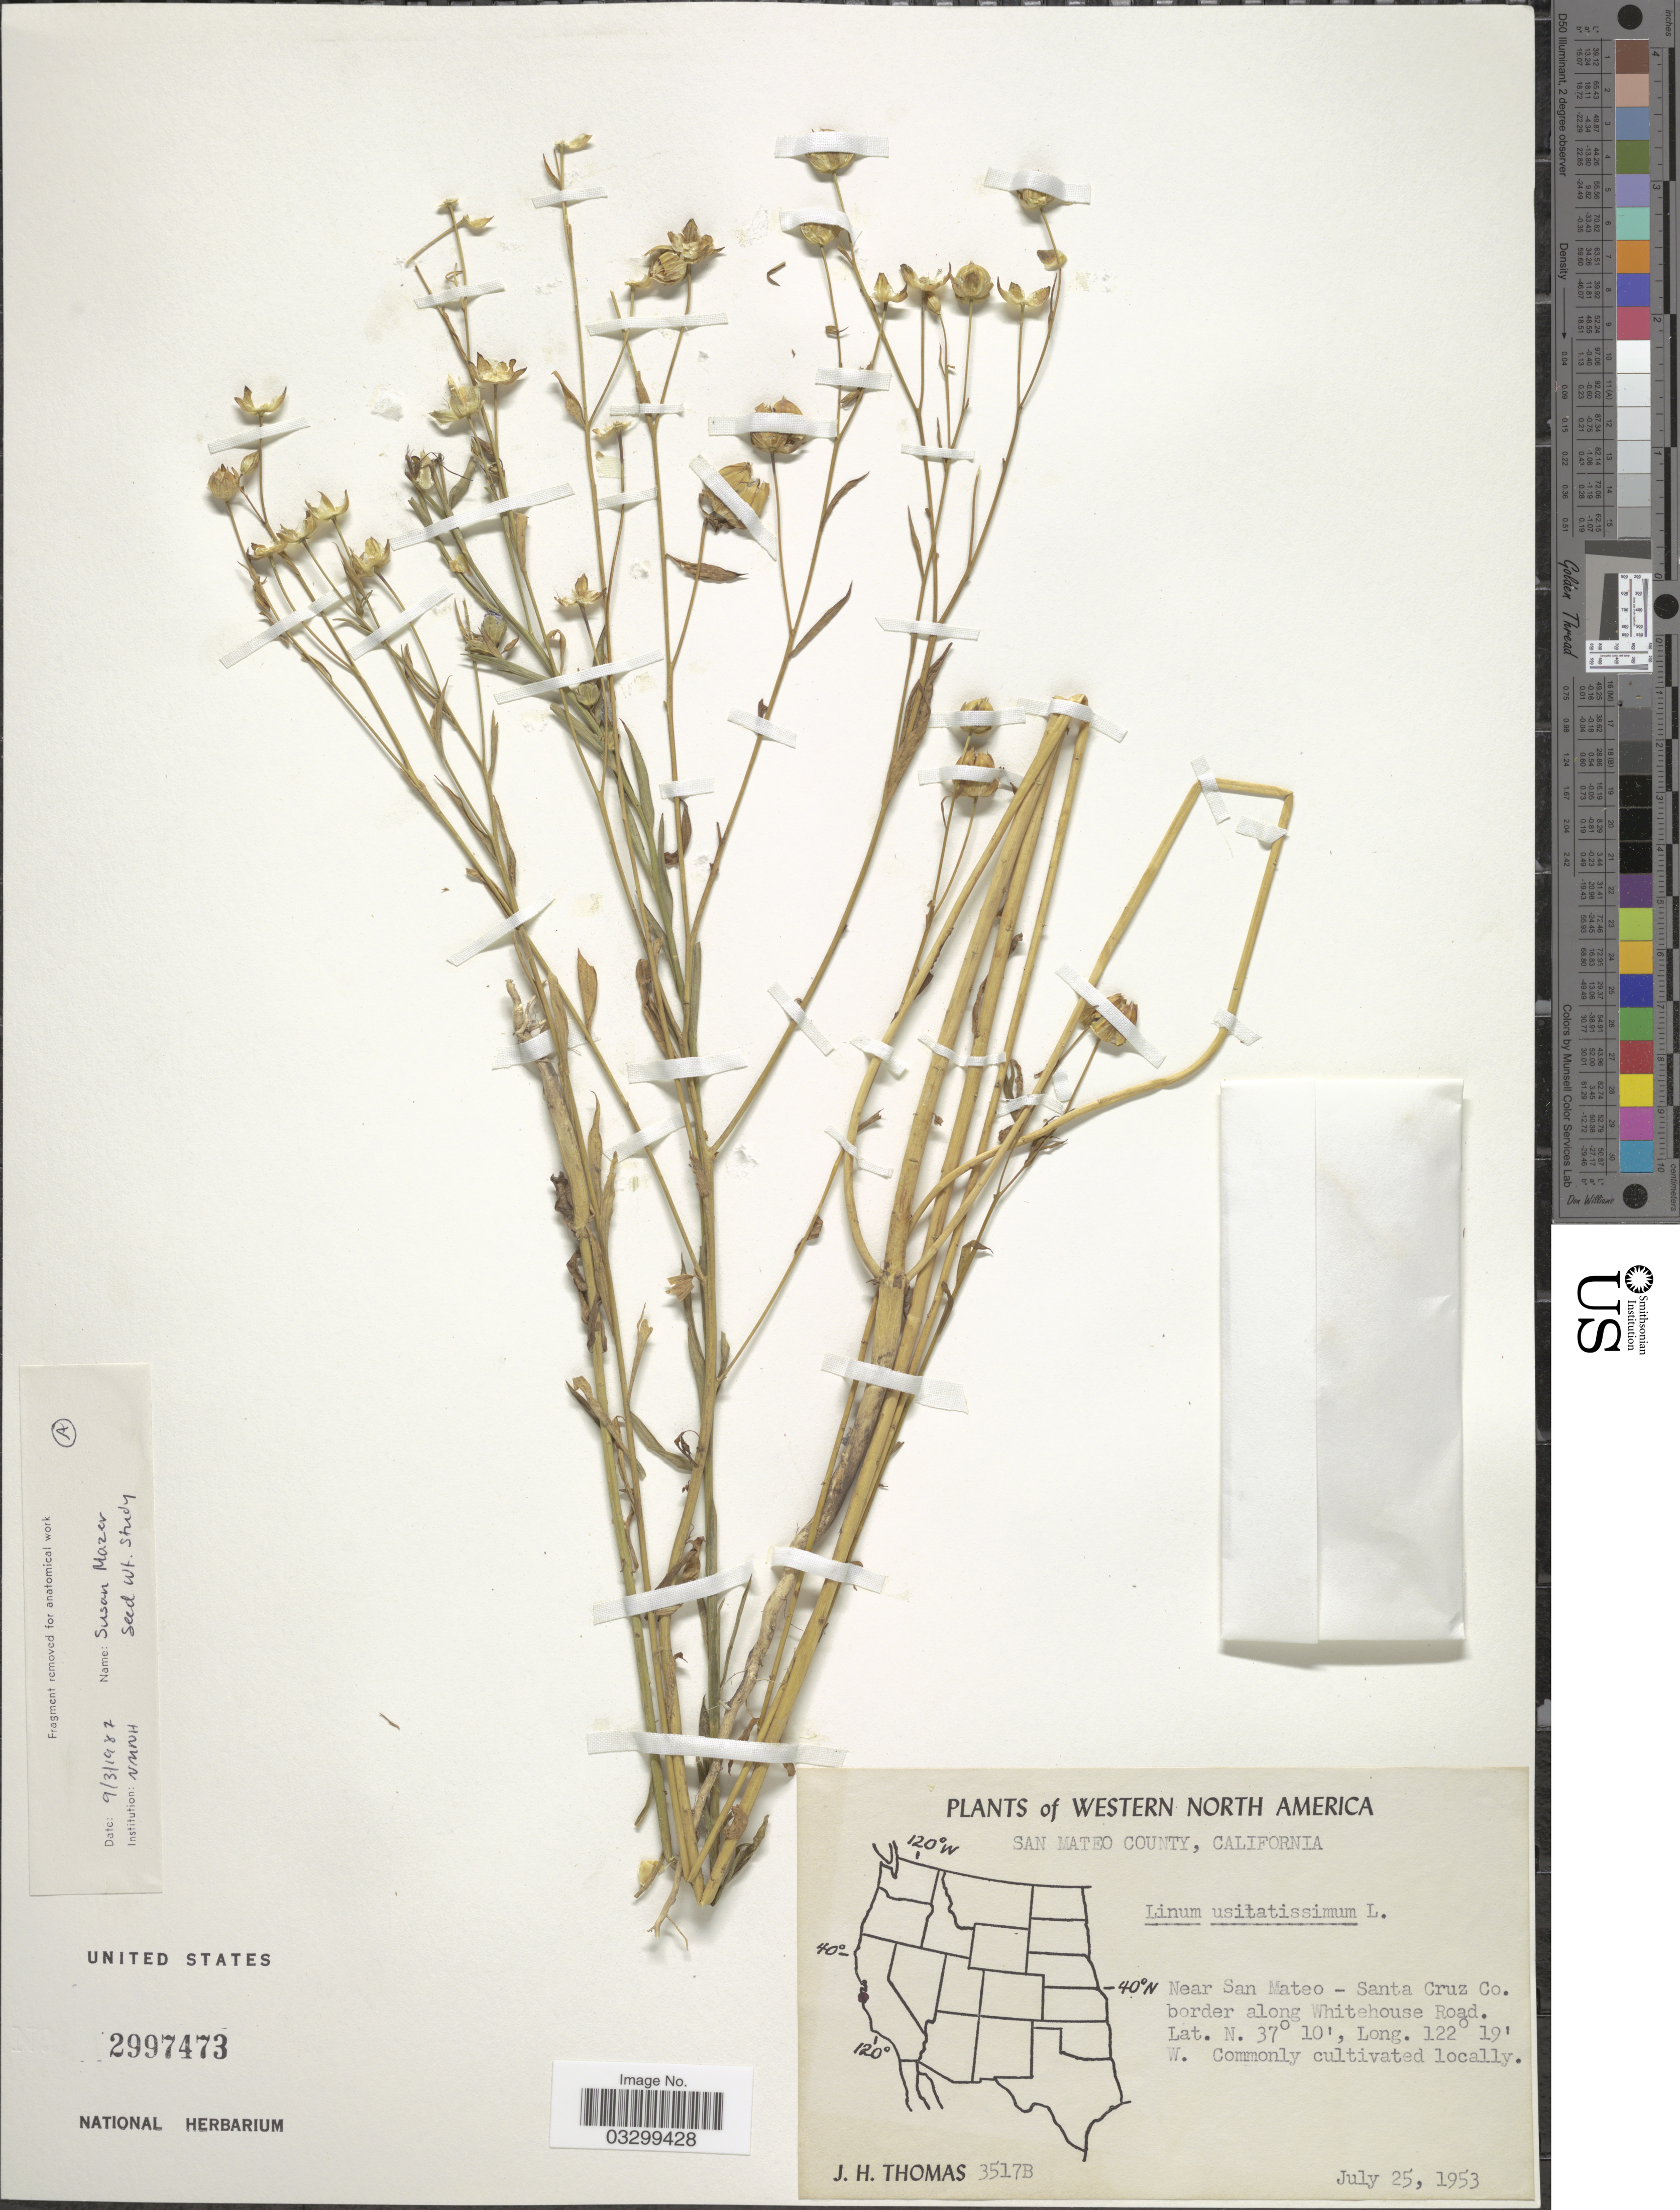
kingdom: Plantae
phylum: Tracheophyta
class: Magnoliopsida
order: Malpighiales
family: Linaceae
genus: Linum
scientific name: Linum usitatissimum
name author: L.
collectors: J. H. Thomas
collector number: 3517B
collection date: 1953-07-25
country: United States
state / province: California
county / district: San Mateo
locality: Western North America. San Mateo County. Near San Mateo - Santa Cruz Co. border along Whitehouse Road.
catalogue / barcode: US 2997473